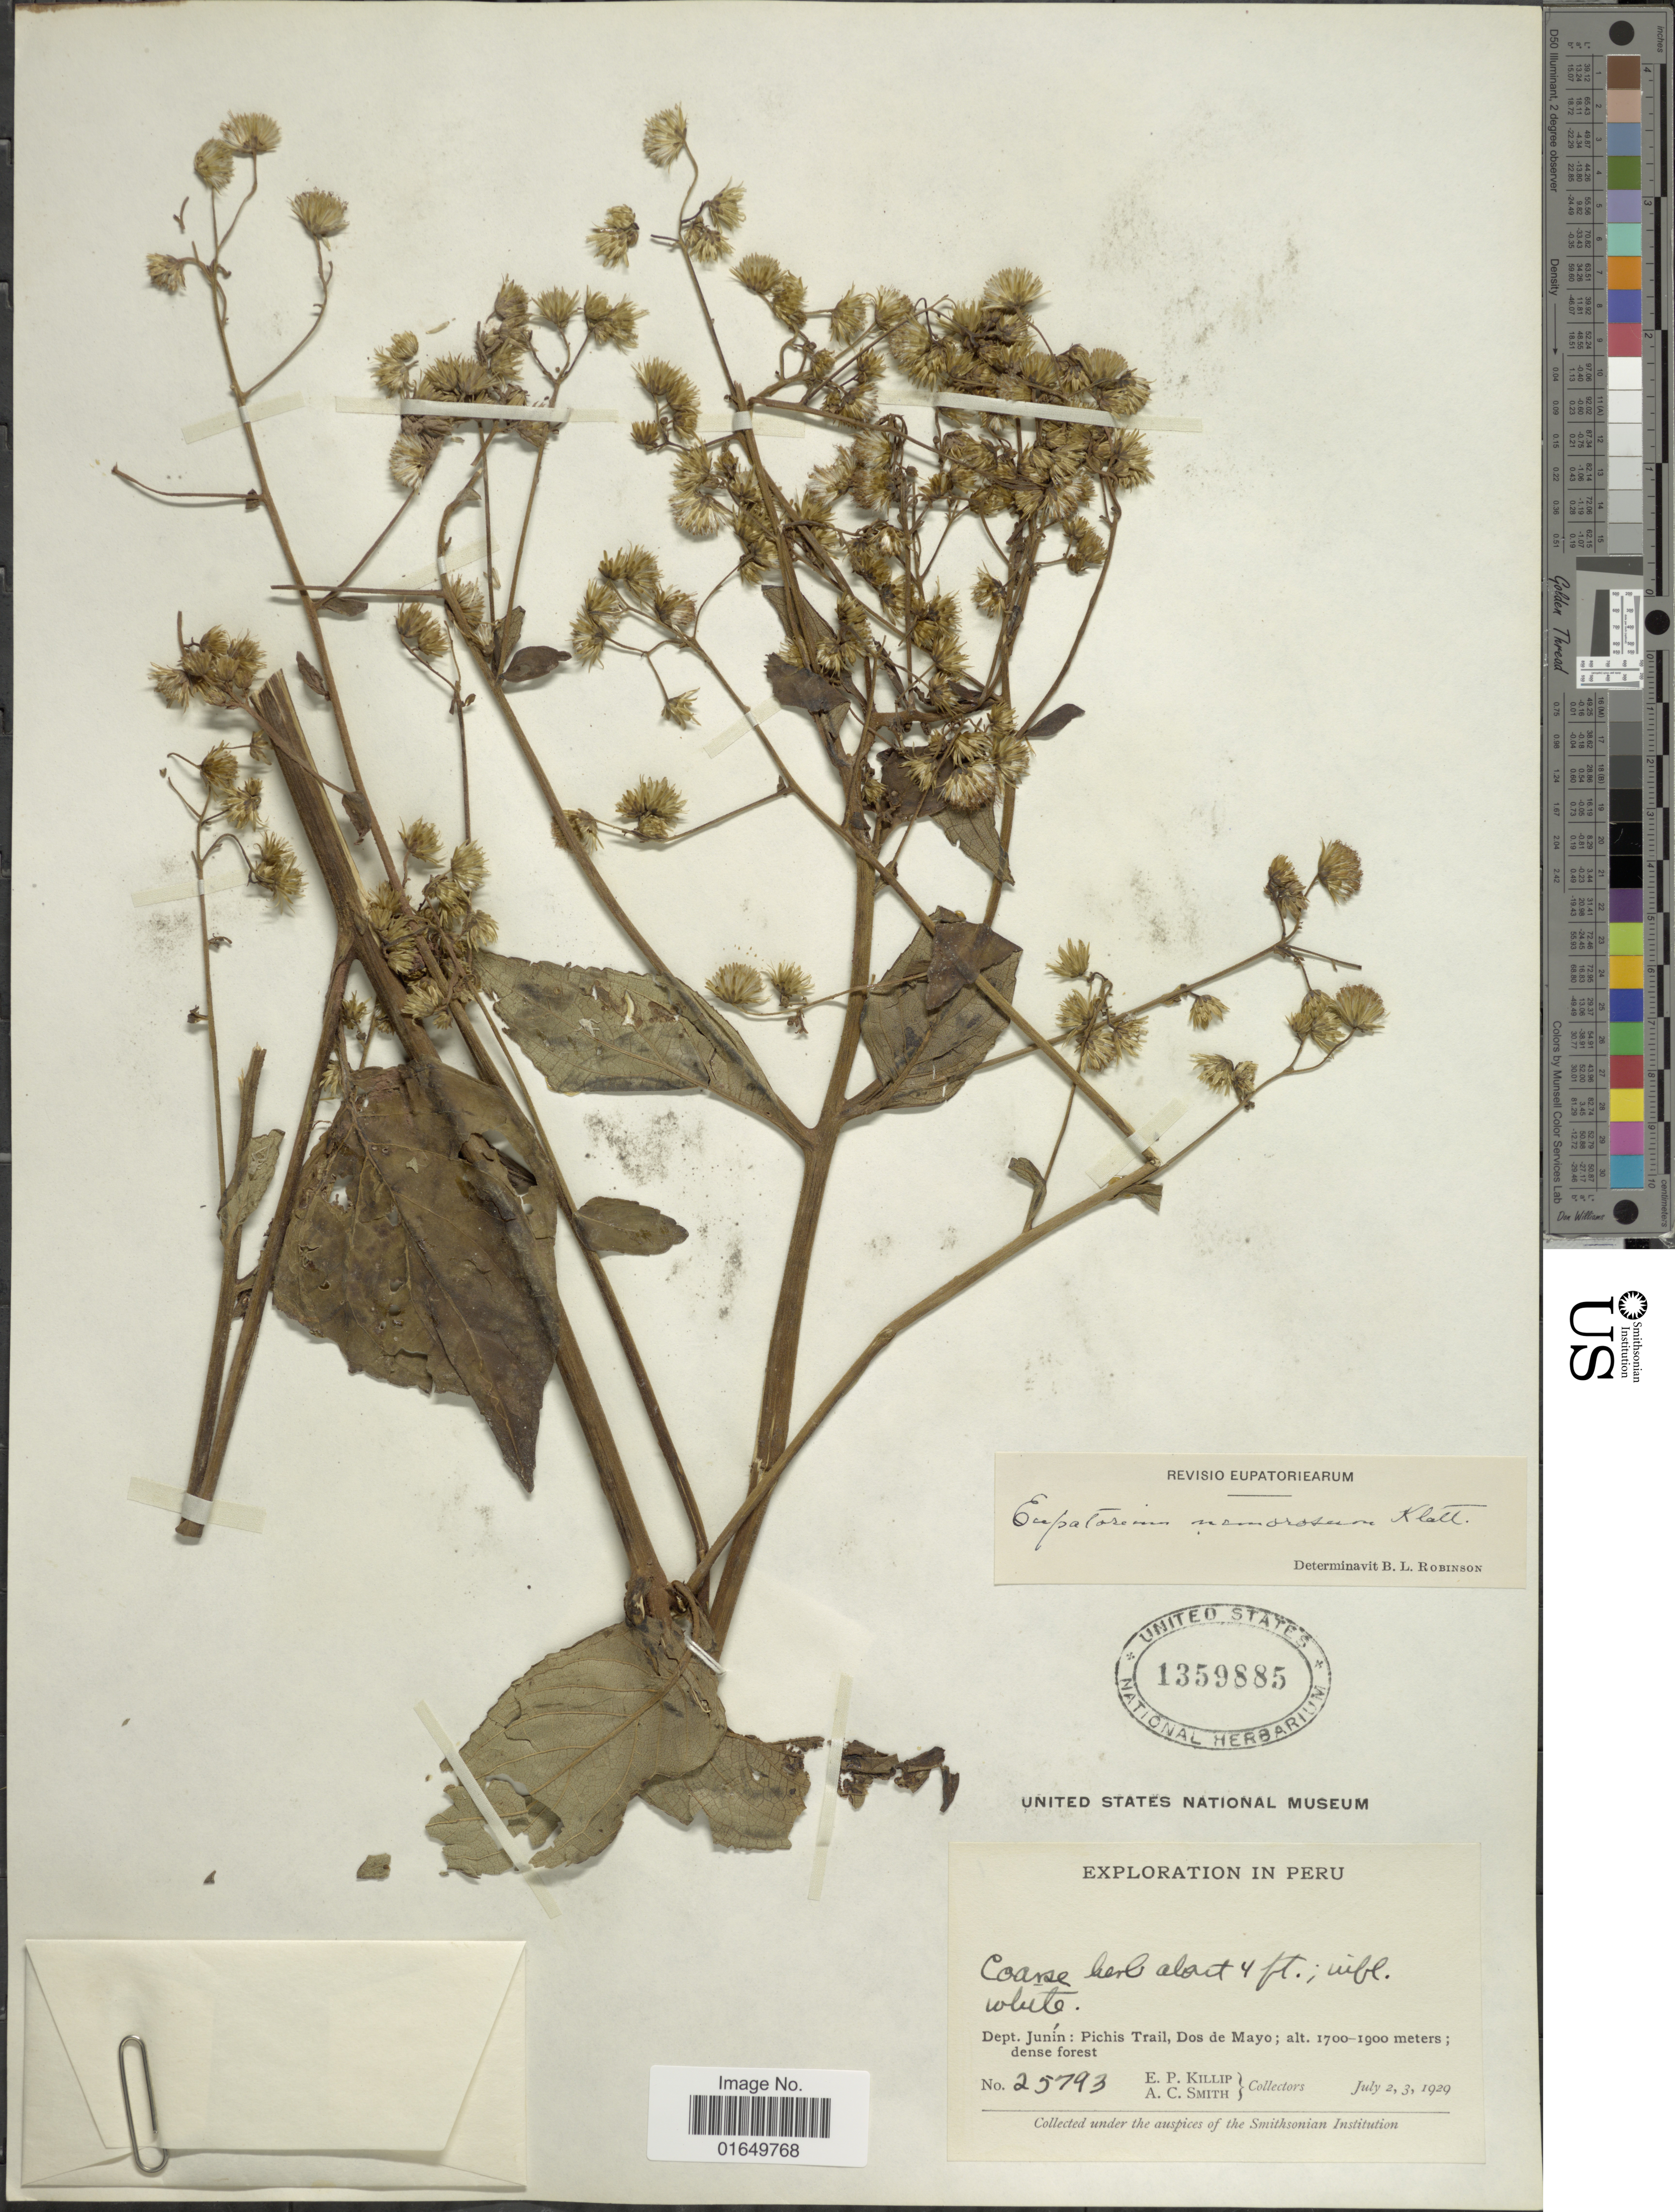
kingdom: Plantae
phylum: Tracheophyta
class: Magnoliopsida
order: Asterales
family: Asteraceae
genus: Polyanthina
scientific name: Polyanthina nemorosa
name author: (Klatt) R.M. King & H. Rob.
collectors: E. P. Killip & A. C. Smith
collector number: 25793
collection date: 1929-07-02/1929-07-03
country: Peru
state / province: Junín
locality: Pichis Trail, Dos de Mayo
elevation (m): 1700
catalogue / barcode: US 1359885